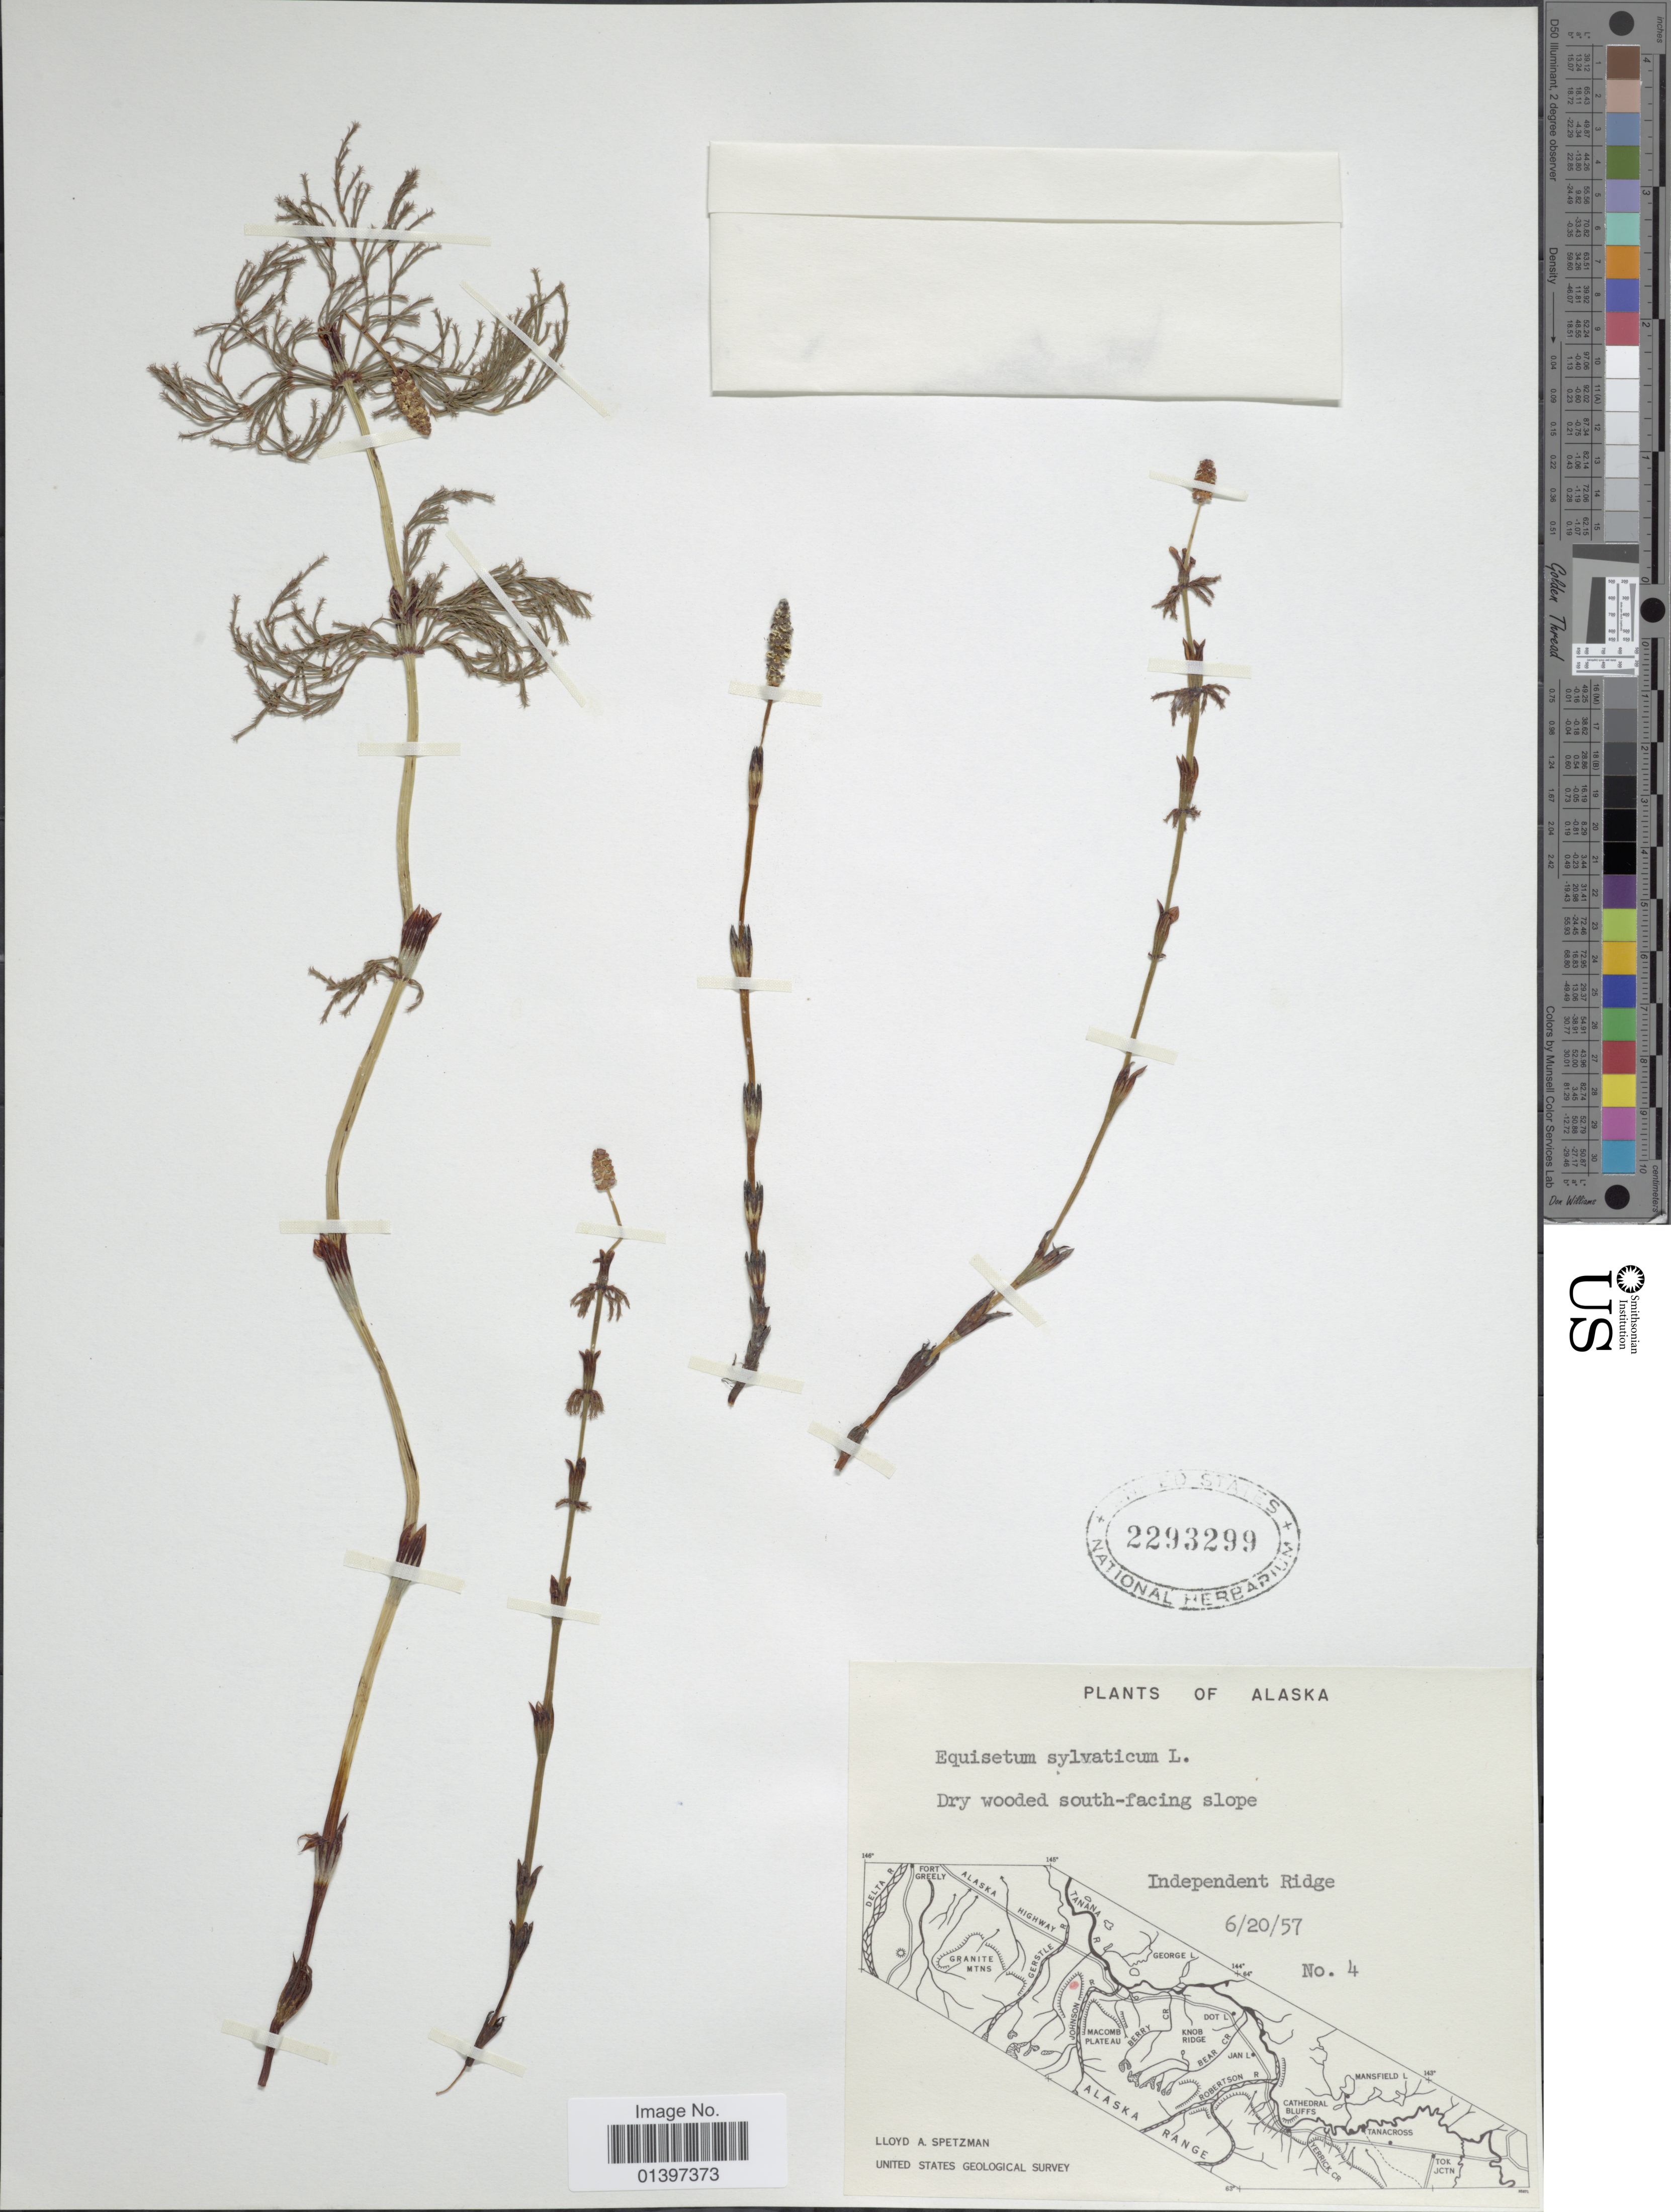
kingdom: Plantae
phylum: Tracheophyta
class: Polypodiopsida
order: Equisetales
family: Equisetaceae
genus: Equisetum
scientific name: Equisetum sylvaticum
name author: L.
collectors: L. Spetzman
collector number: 4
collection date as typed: Transcribed d/m/y: 20/6/57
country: United States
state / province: Alaska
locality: Dry wooded south-facing slope, Independent Ridge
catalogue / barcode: US 2293299